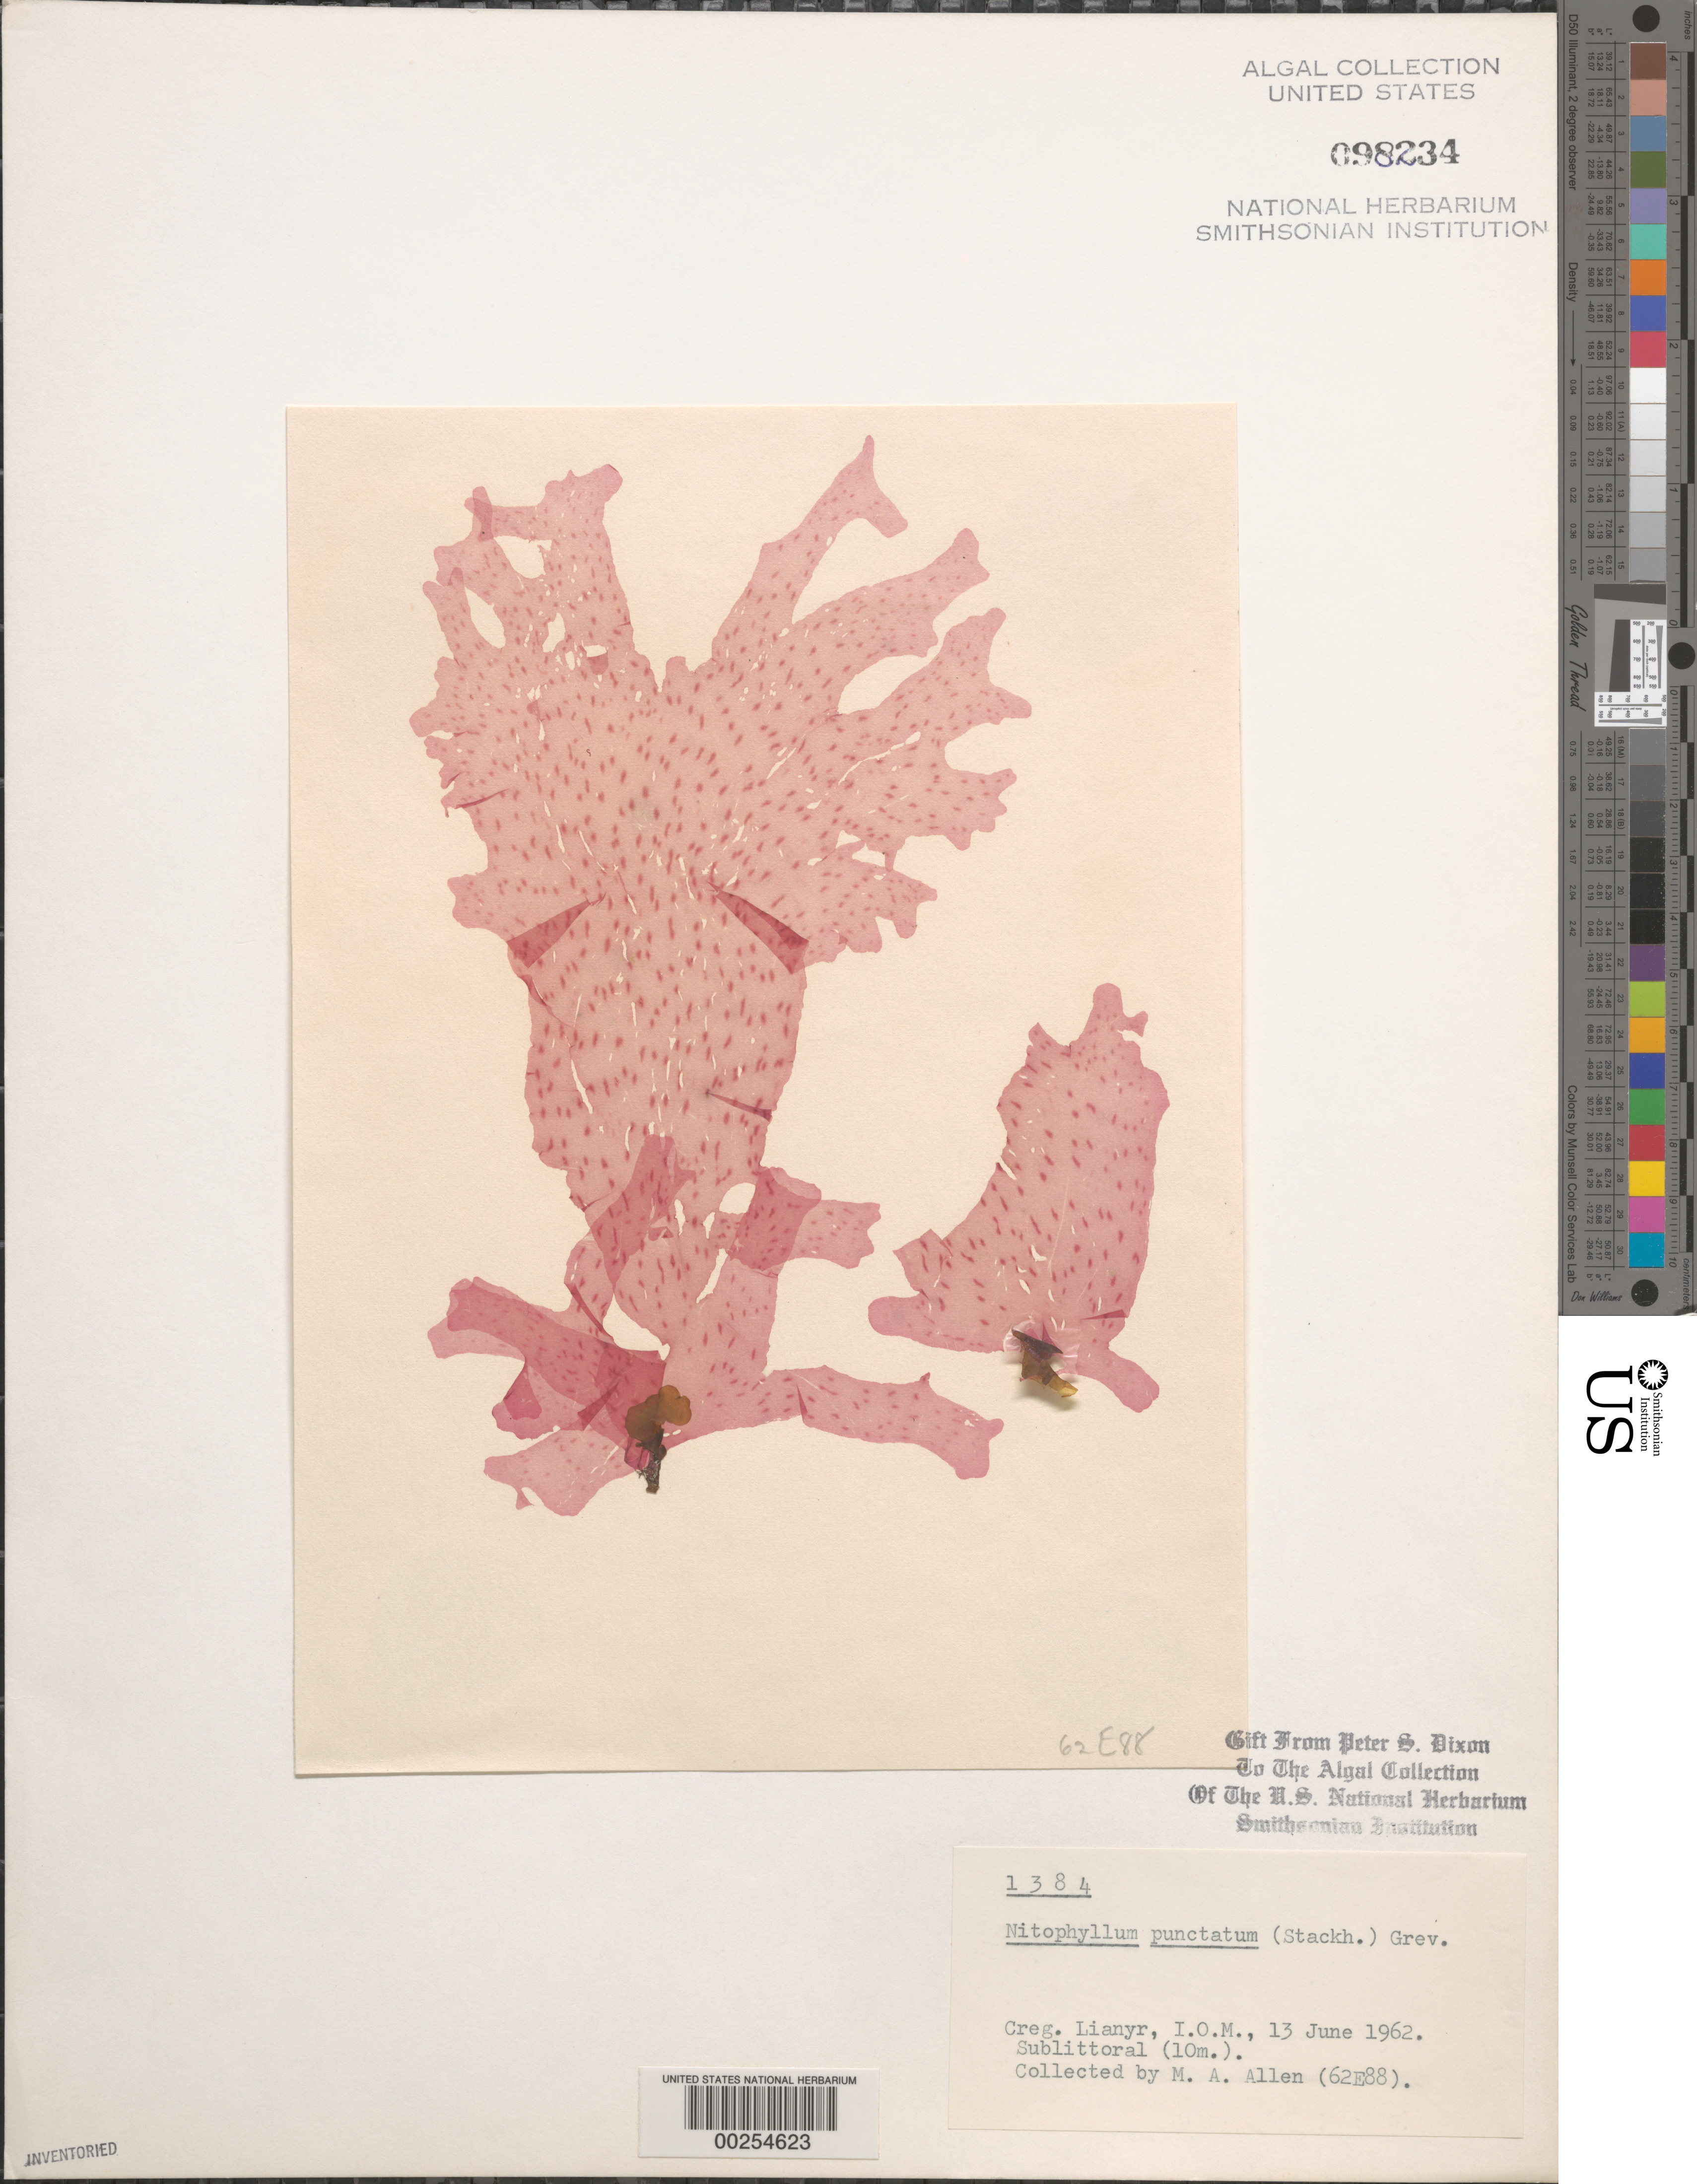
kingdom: Plantae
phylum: Rhodophyta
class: Florideophyceae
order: Ceramiales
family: Delesseriaceae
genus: Nitophyllum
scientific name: Nitophyllum punctatum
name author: (Stackh.) Grev.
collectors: M. A. Allen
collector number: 62E88 & PSD 1384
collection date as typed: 13 Jun 1962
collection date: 1962-06-13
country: United Kingdom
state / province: England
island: Isle of Man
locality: Creg Lianyr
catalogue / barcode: US 98234